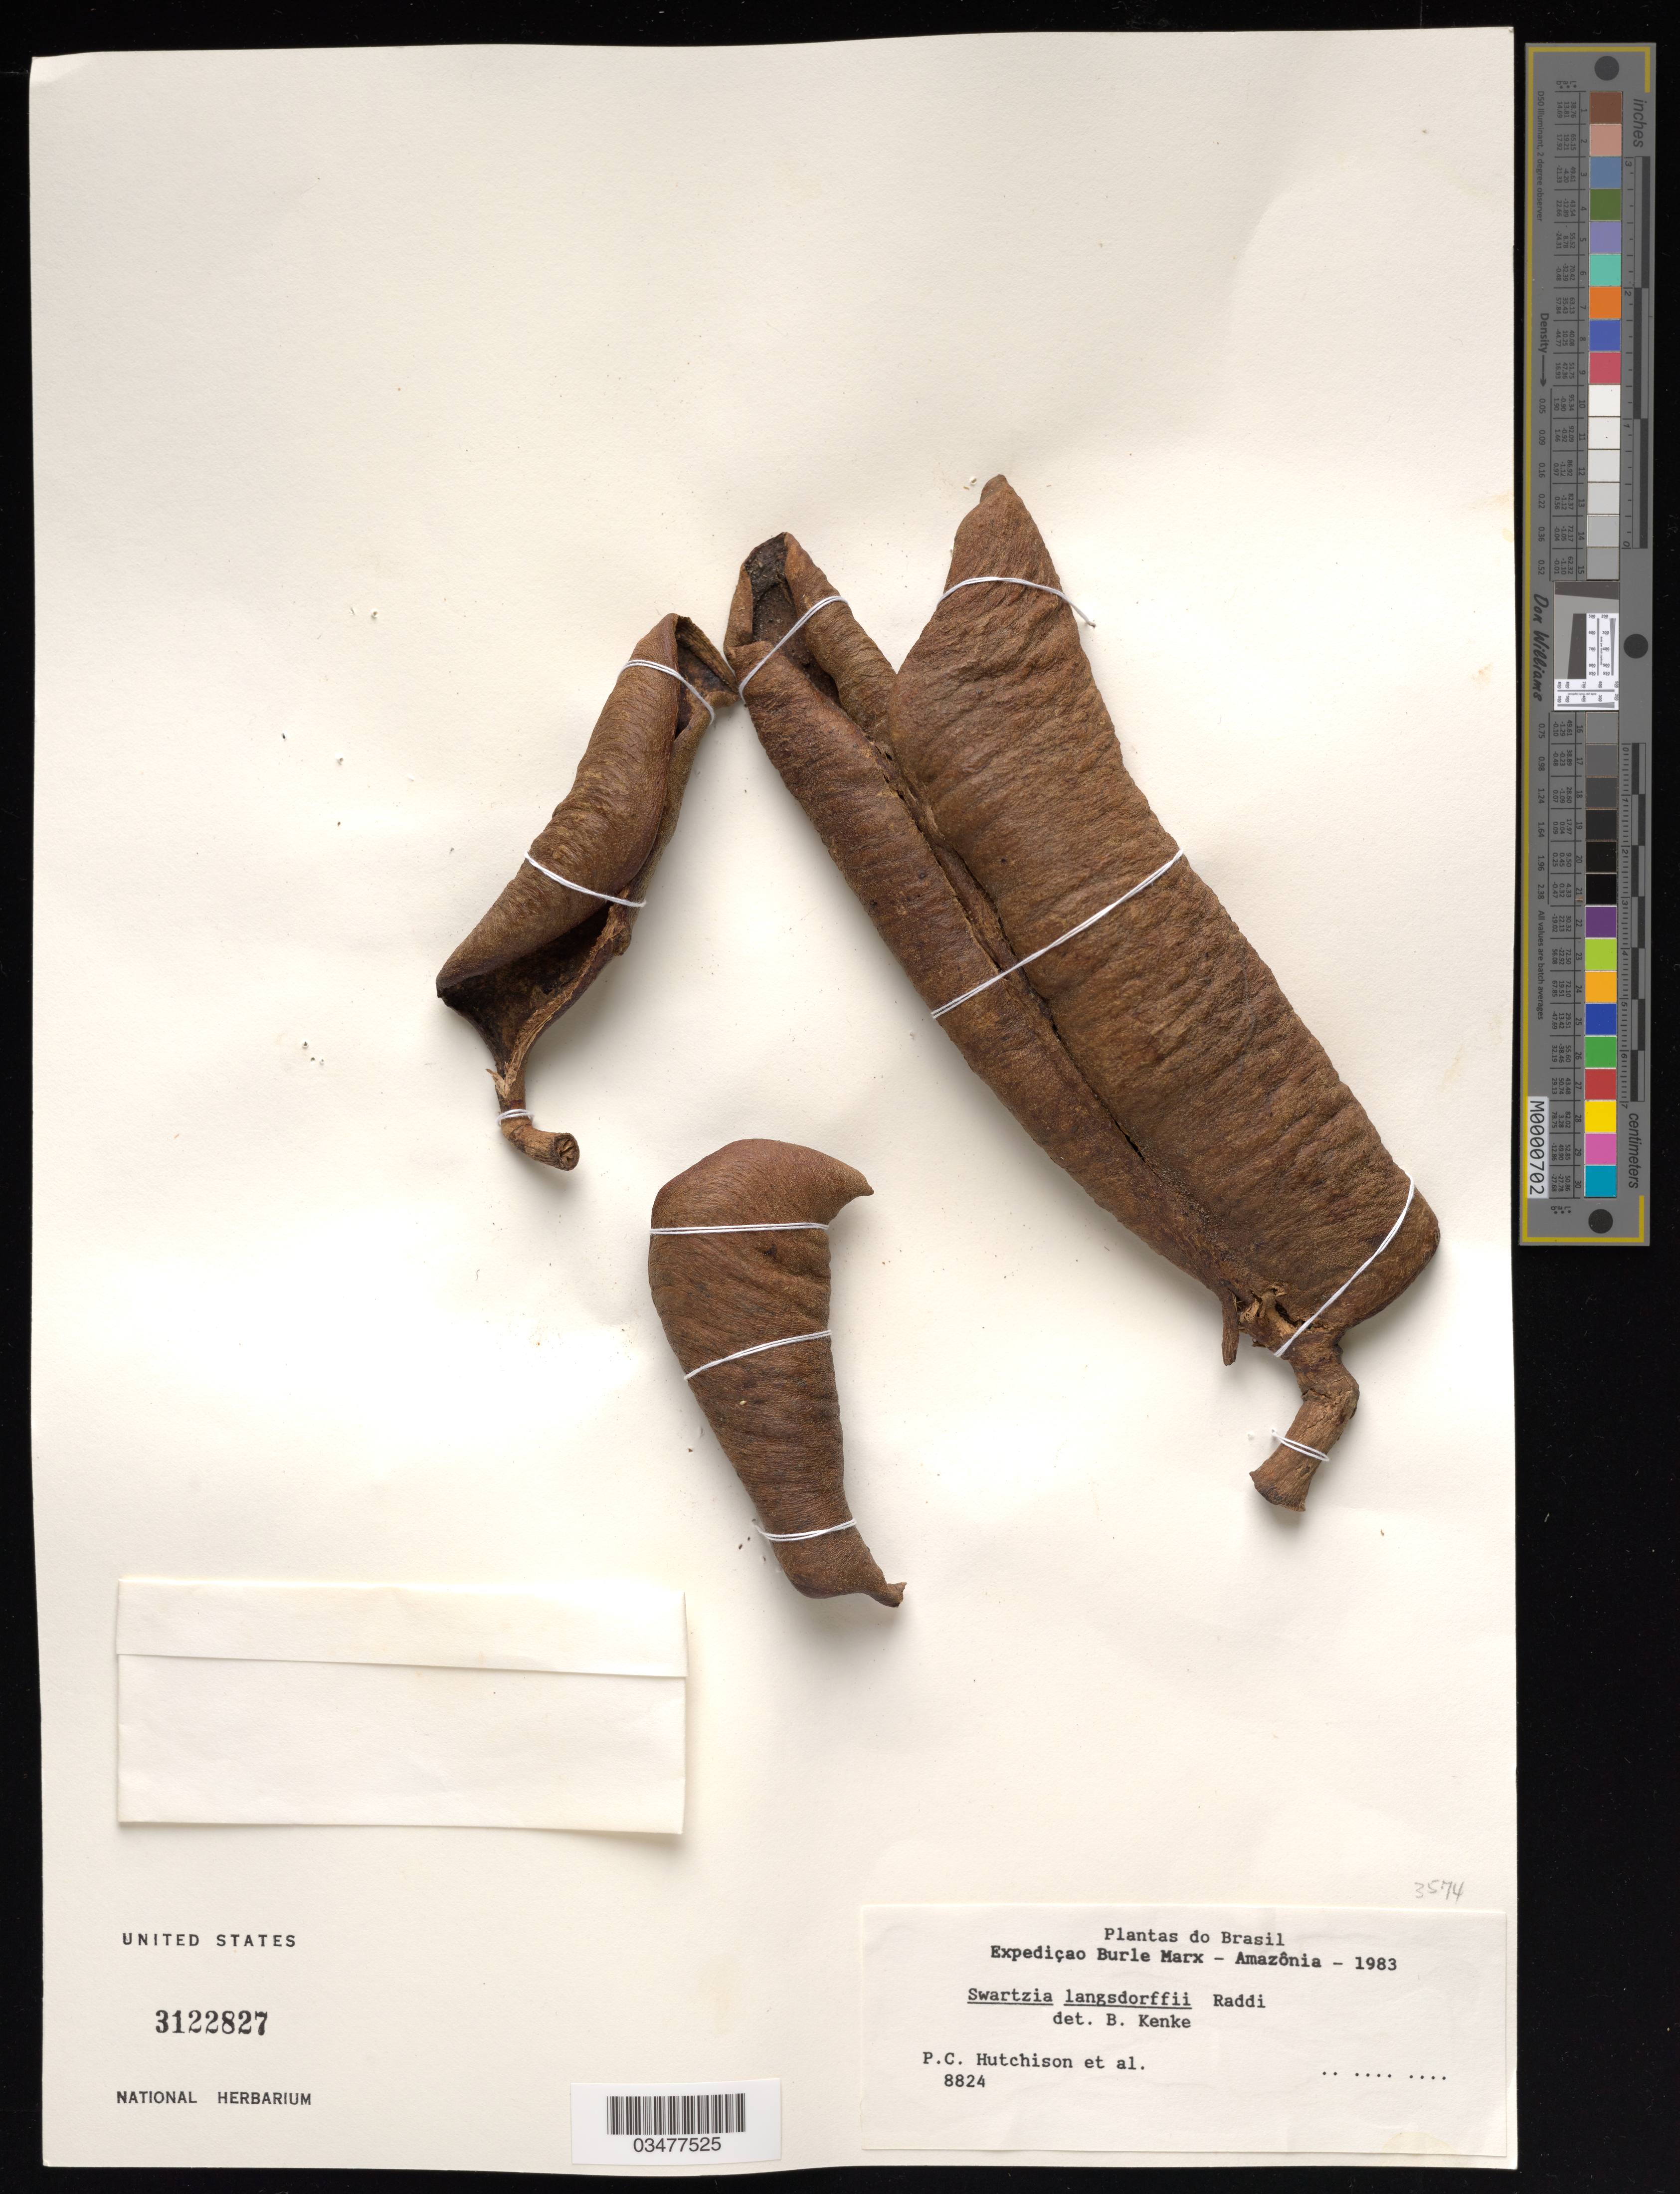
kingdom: Plantae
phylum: Tracheophyta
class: Magnoliopsida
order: Fabales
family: Fabaceae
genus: Swartzia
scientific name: Swartzia langsdorffii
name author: Raddi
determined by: Kenke, B.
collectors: P. C. Hutchison et al.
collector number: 8824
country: Brazil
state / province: Amazonas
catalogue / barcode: US 3122827